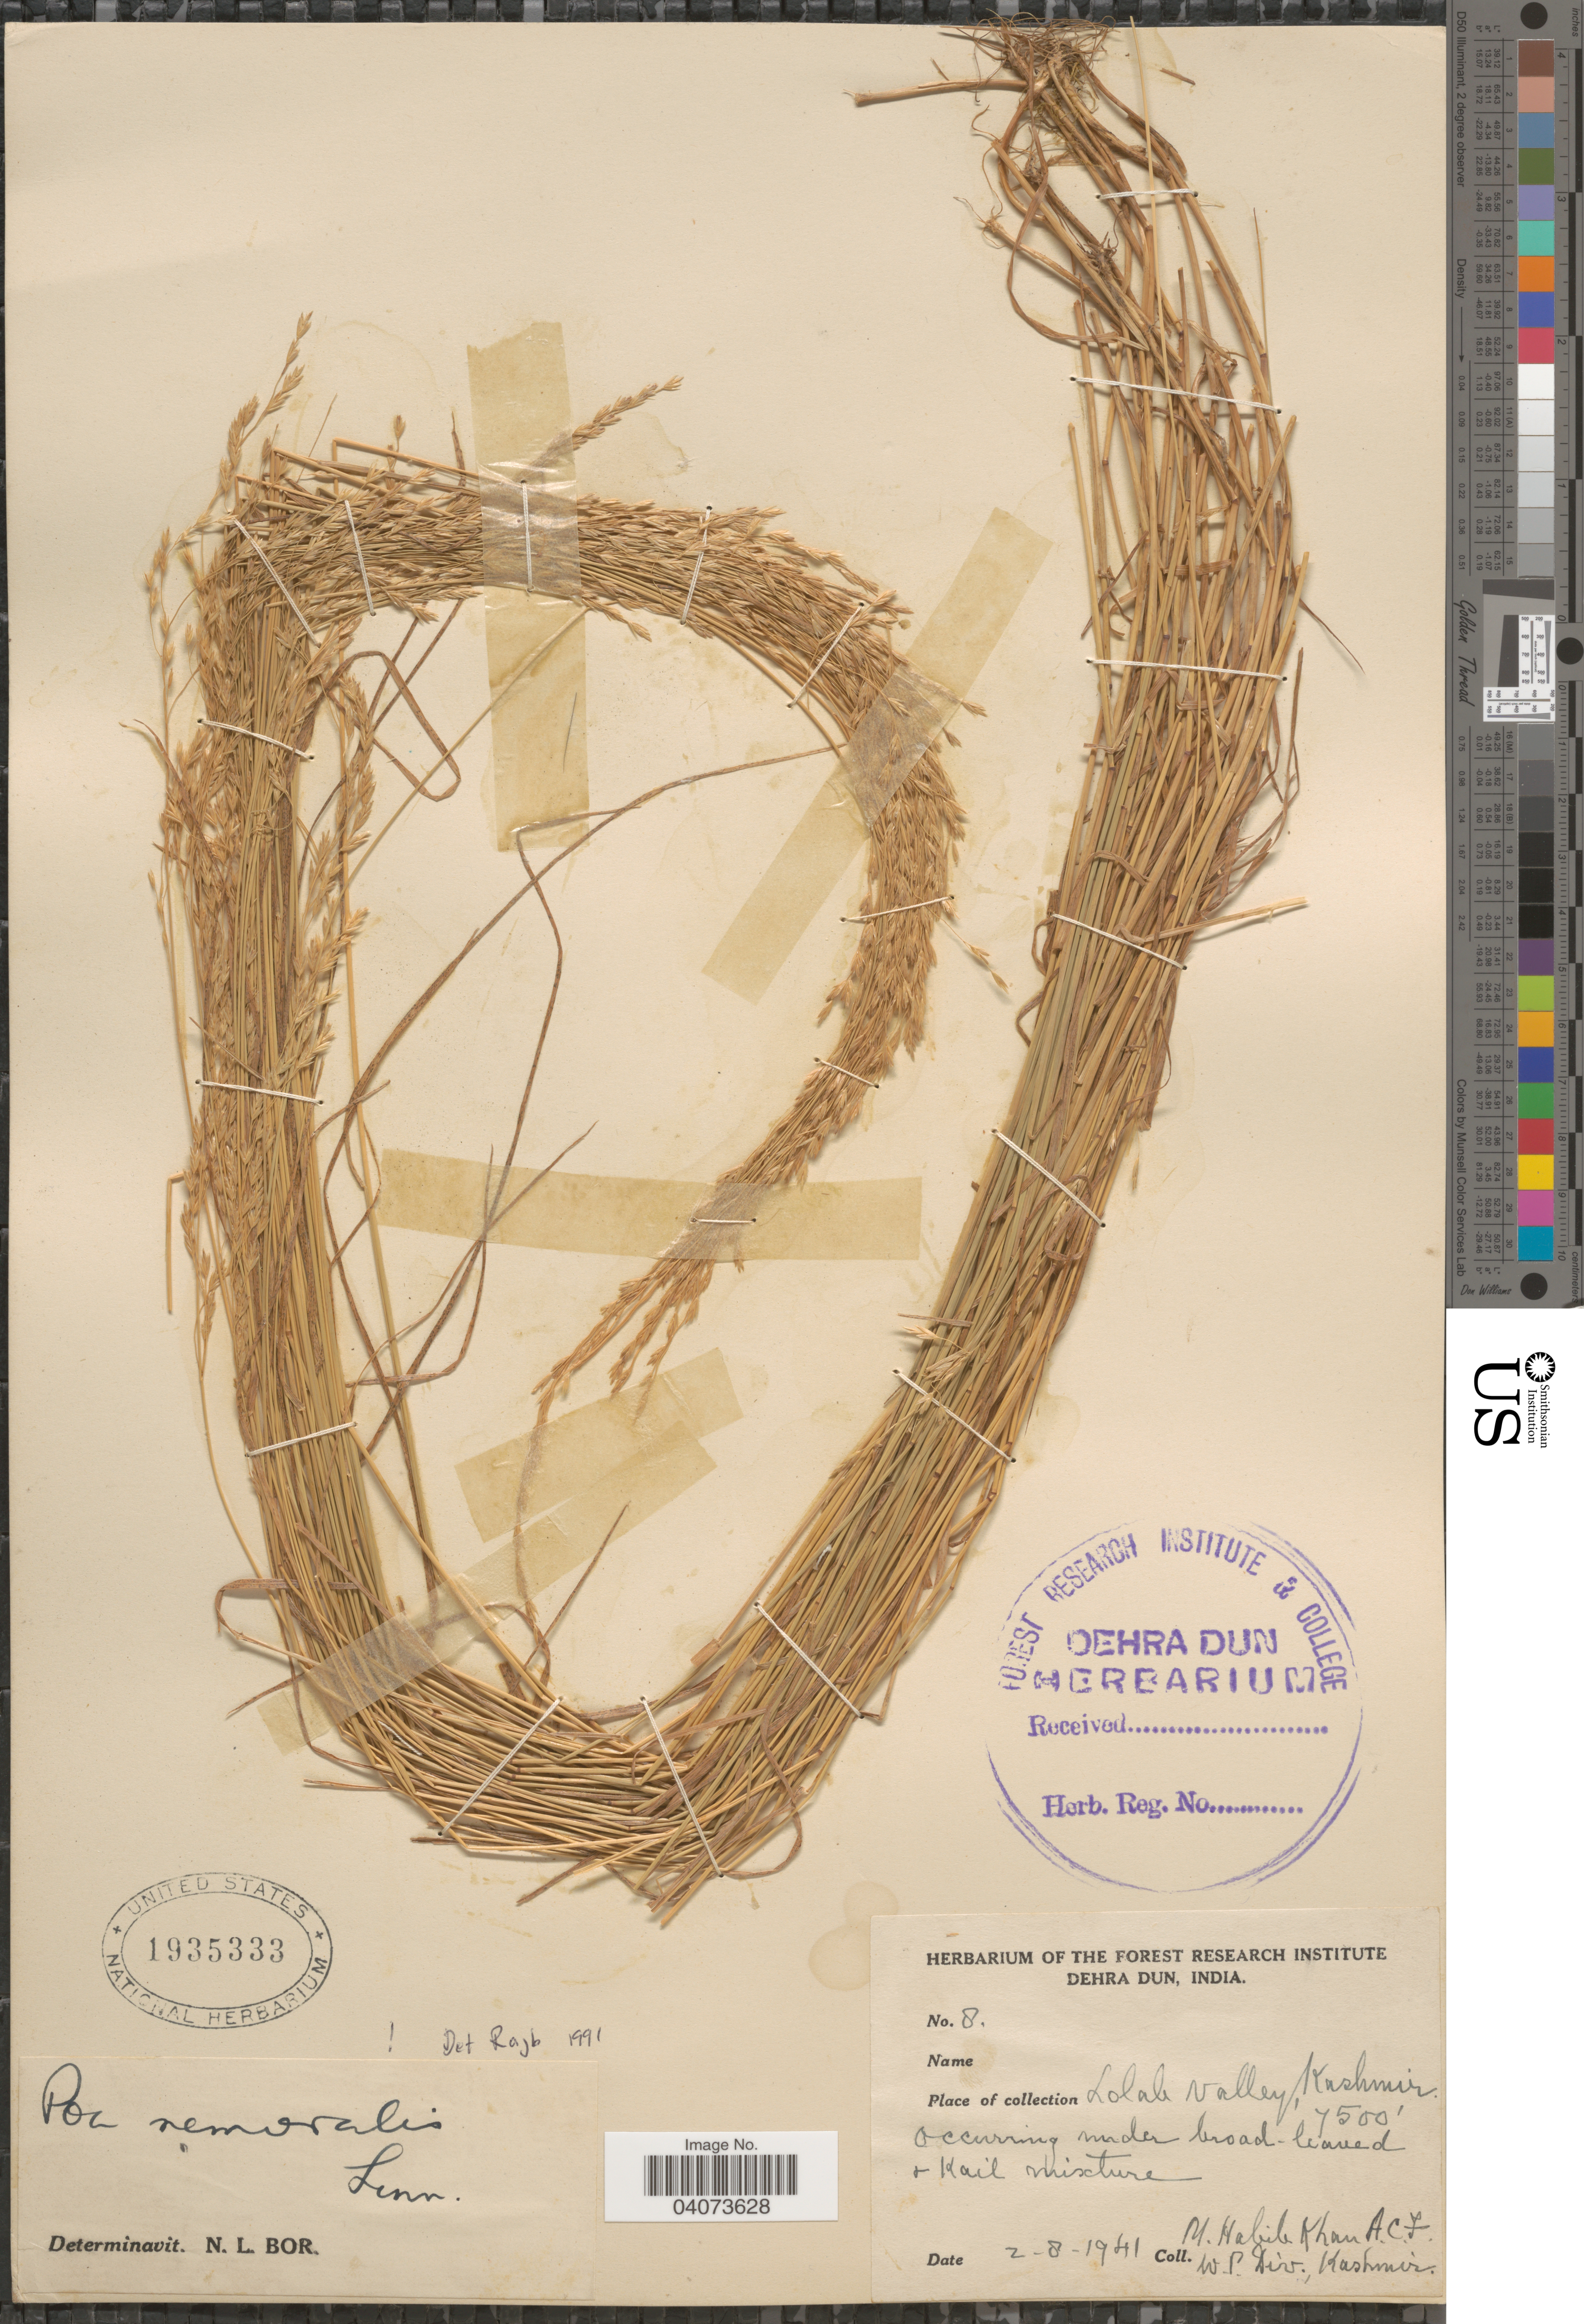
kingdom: Plantae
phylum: Tracheophyta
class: Liliopsida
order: Poales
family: Poaceae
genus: Poa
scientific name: Poa nemoralis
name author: L.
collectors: M. Habib Khan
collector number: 8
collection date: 1941-08-02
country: India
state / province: Jammu and Kashmir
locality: Lolak Valley, Kashmir.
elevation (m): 2286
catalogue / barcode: US 1935333